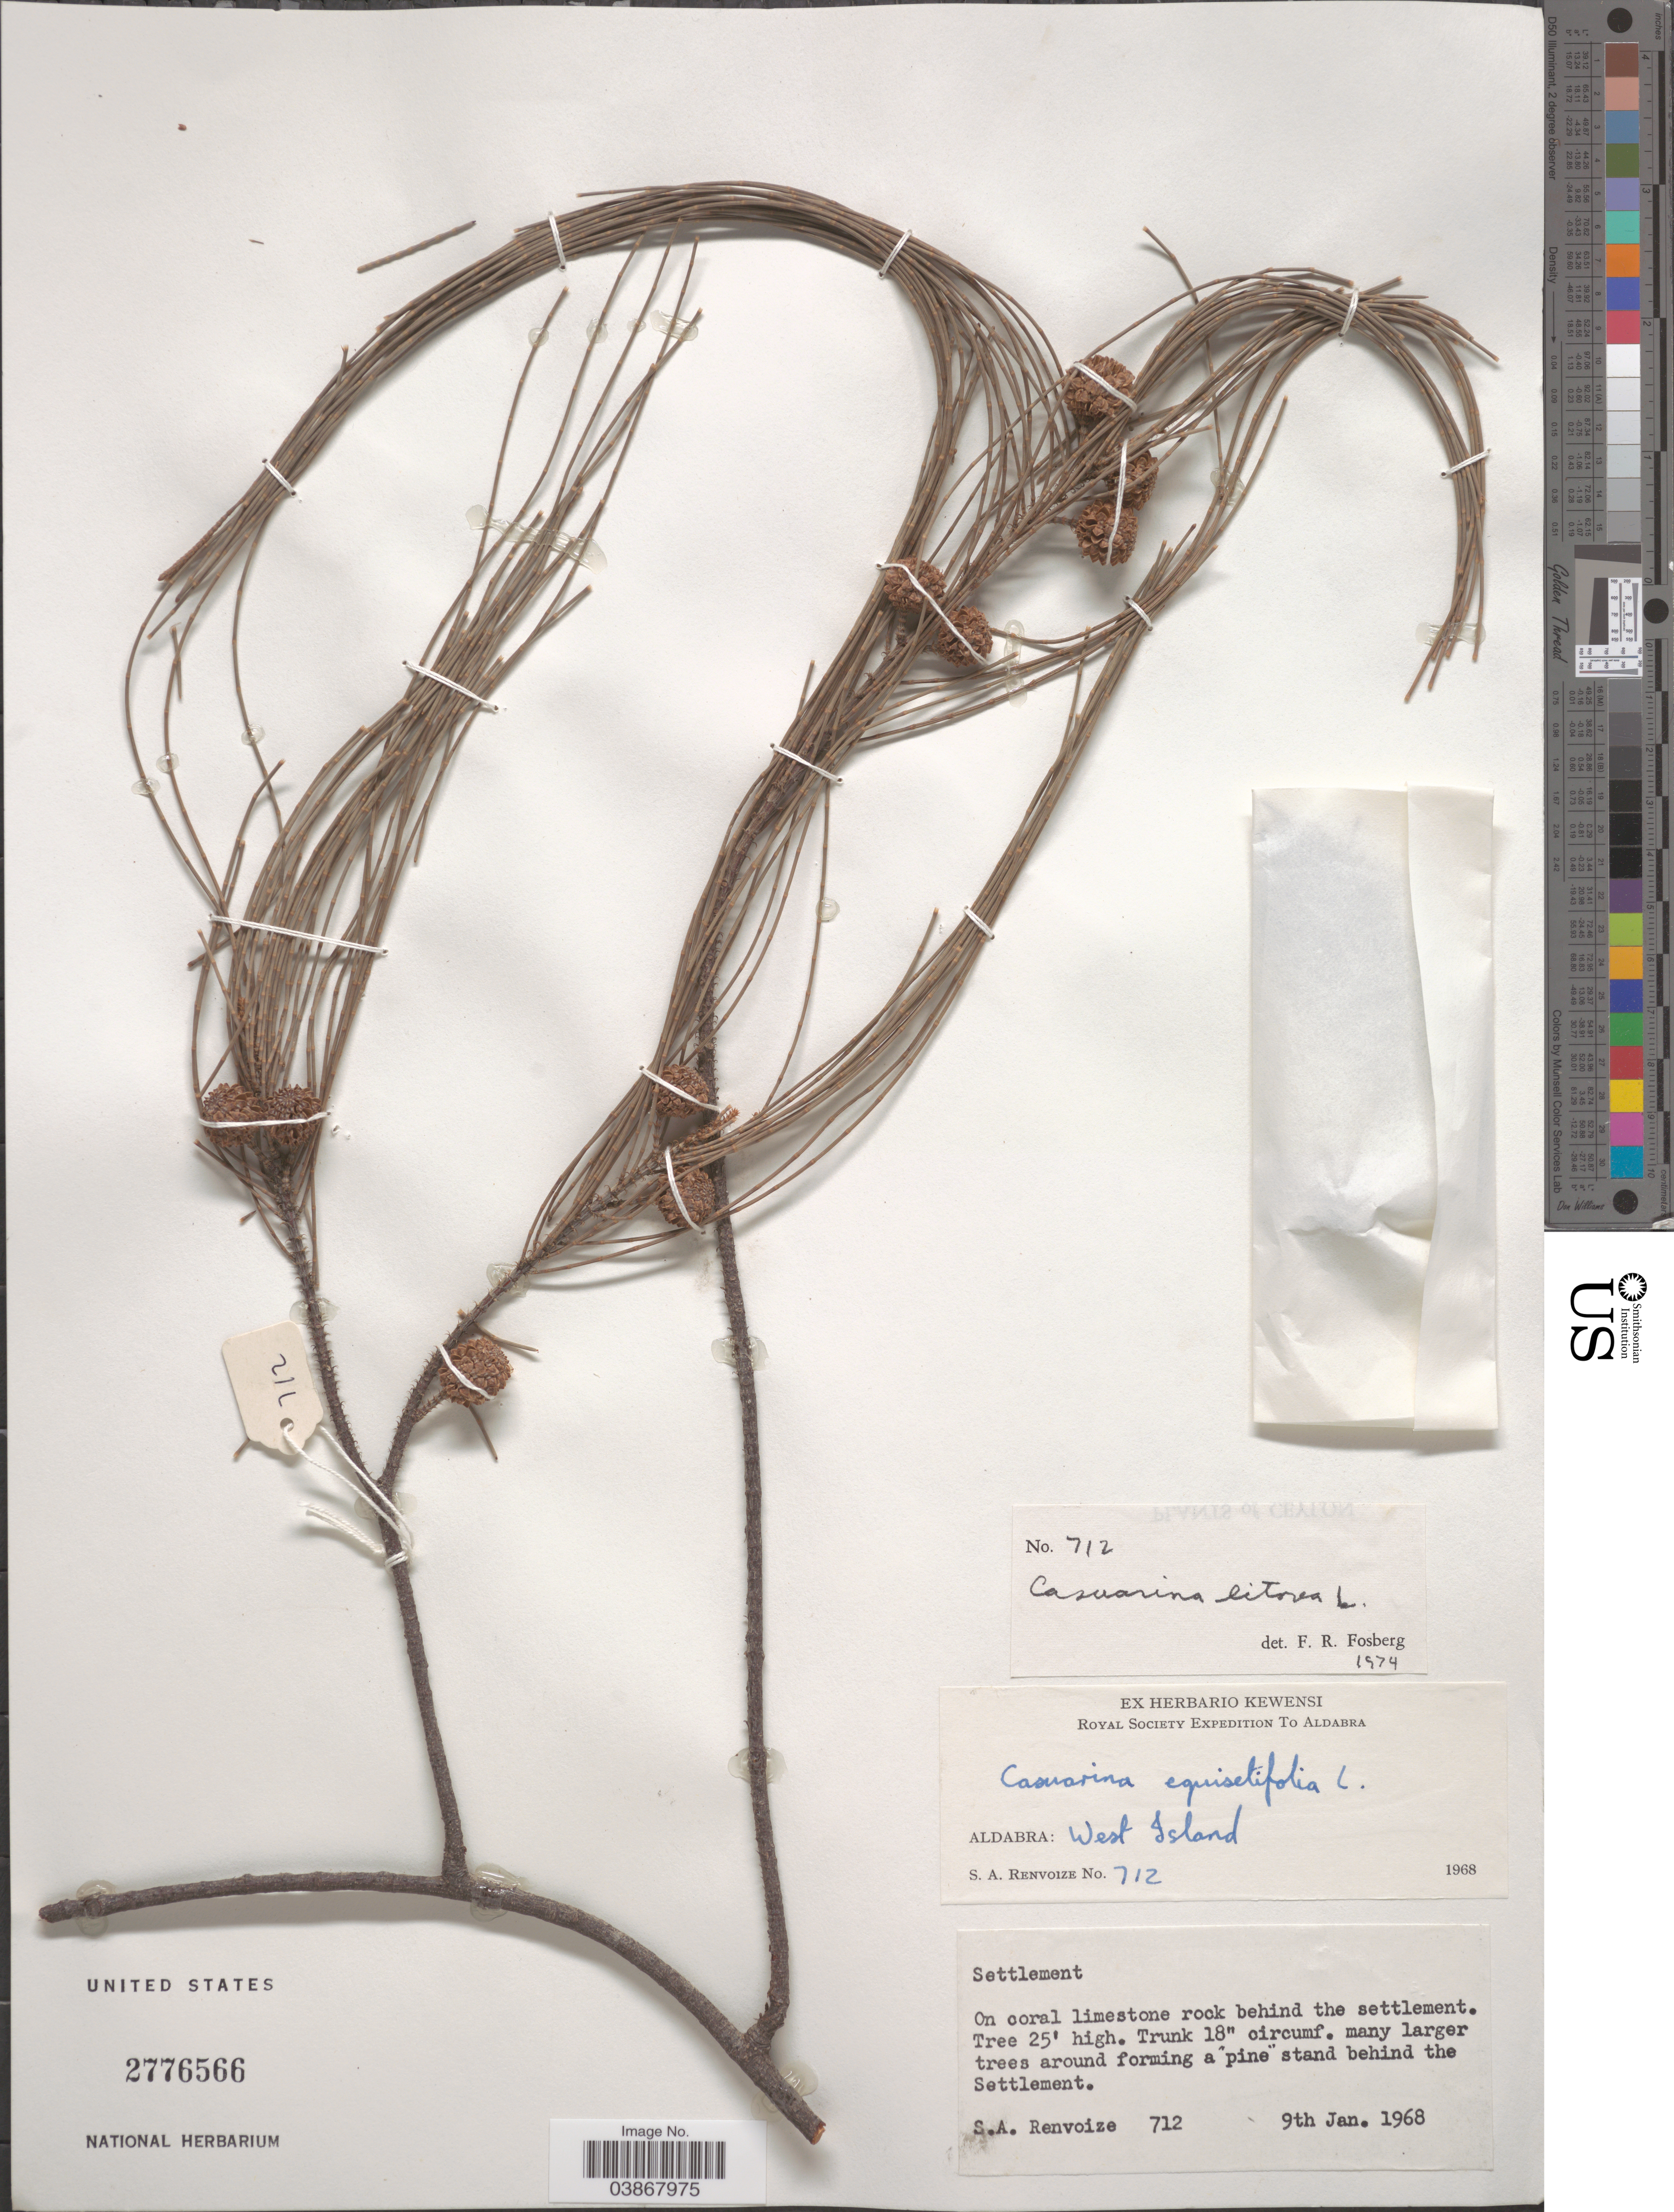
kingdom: Plantae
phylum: Tracheophyta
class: Magnoliopsida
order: Fagales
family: Casuarinaceae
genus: Casuarina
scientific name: Casuarina litorea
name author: Rumph.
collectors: S. A. Renvoize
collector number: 712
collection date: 1968-01-09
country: Seychelles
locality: Aldabra: West Island. Behind the Settlement.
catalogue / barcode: US 2776566